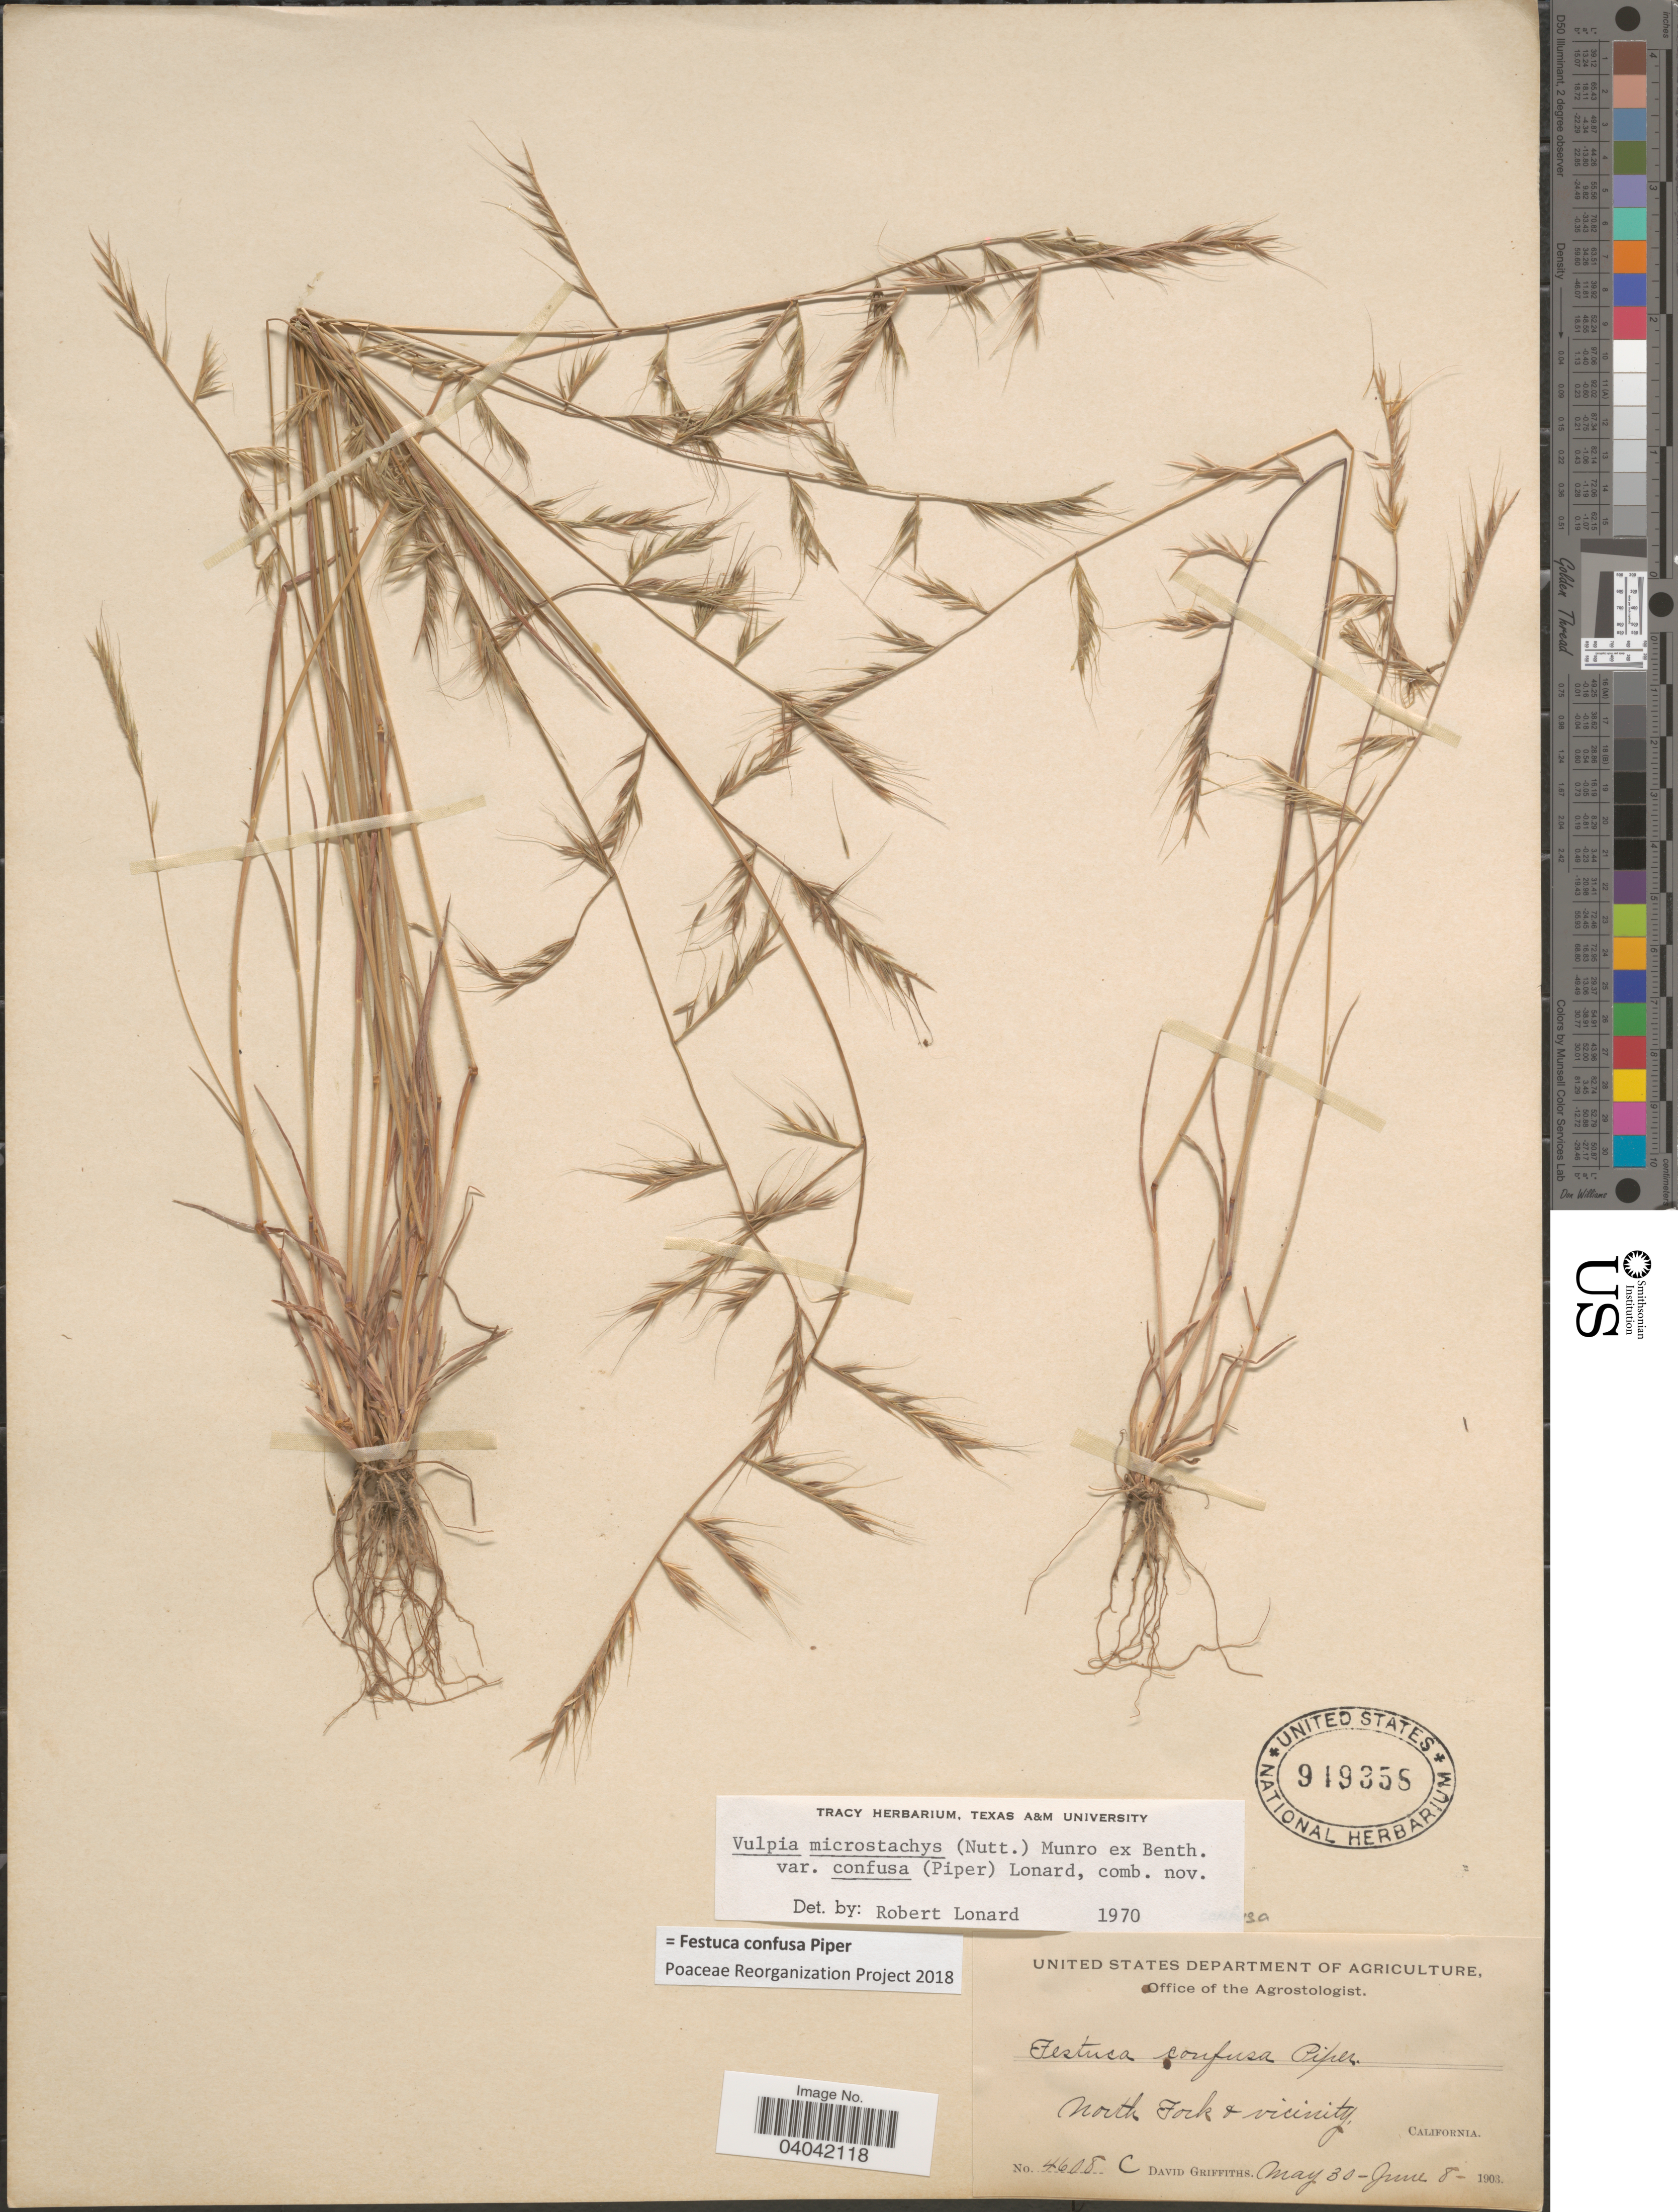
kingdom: Plantae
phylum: Tracheophyta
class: Liliopsida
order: Poales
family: Poaceae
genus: Festuca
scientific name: Festuca confusa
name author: Piper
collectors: D. Griffiths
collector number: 4608C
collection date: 1903-05-30/1903-06-08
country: United States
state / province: California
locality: North Fork & vicinity.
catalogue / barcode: US 949358